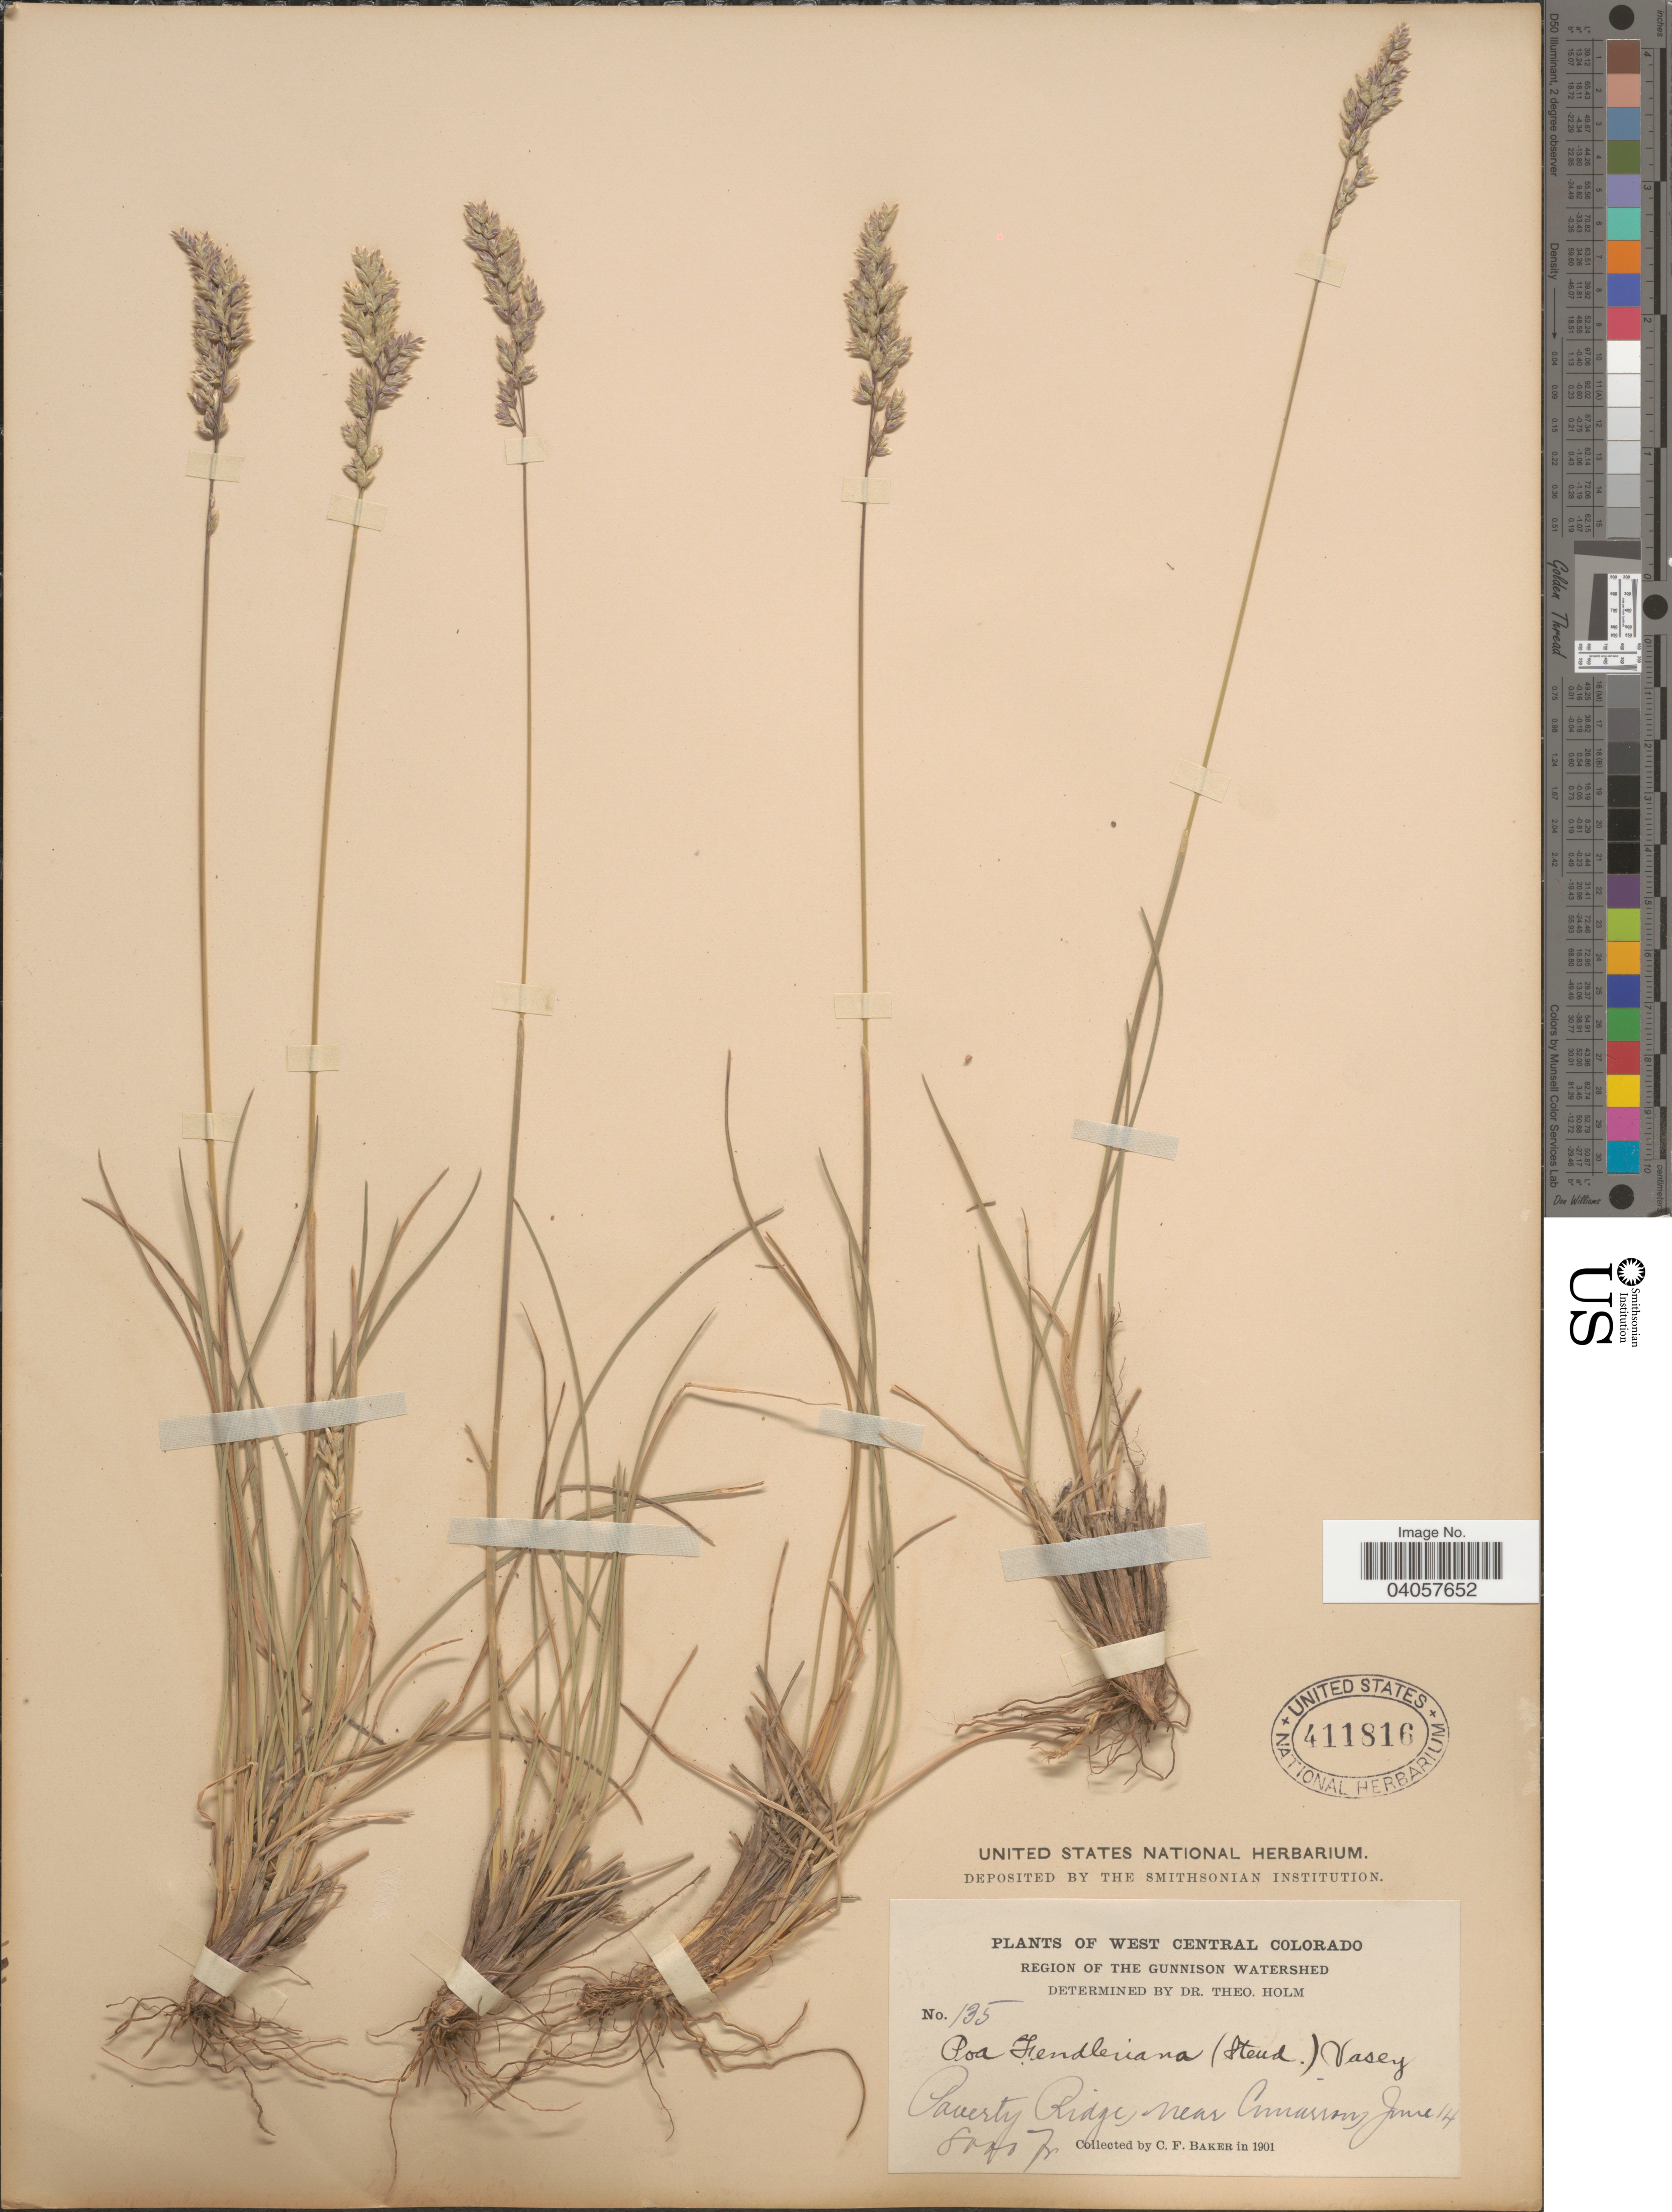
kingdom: Plantae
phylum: Tracheophyta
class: Liliopsida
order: Poales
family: Poaceae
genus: Poa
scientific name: Poa fendleriana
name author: (Steud.) Vasey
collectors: C. F. Baker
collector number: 135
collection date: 1901-06-14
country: United States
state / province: Colorado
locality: West Central Colorado. Region of the Gunnison Watershed. Poverty Ridge, near Cimarron.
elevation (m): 2438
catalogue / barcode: US 411816